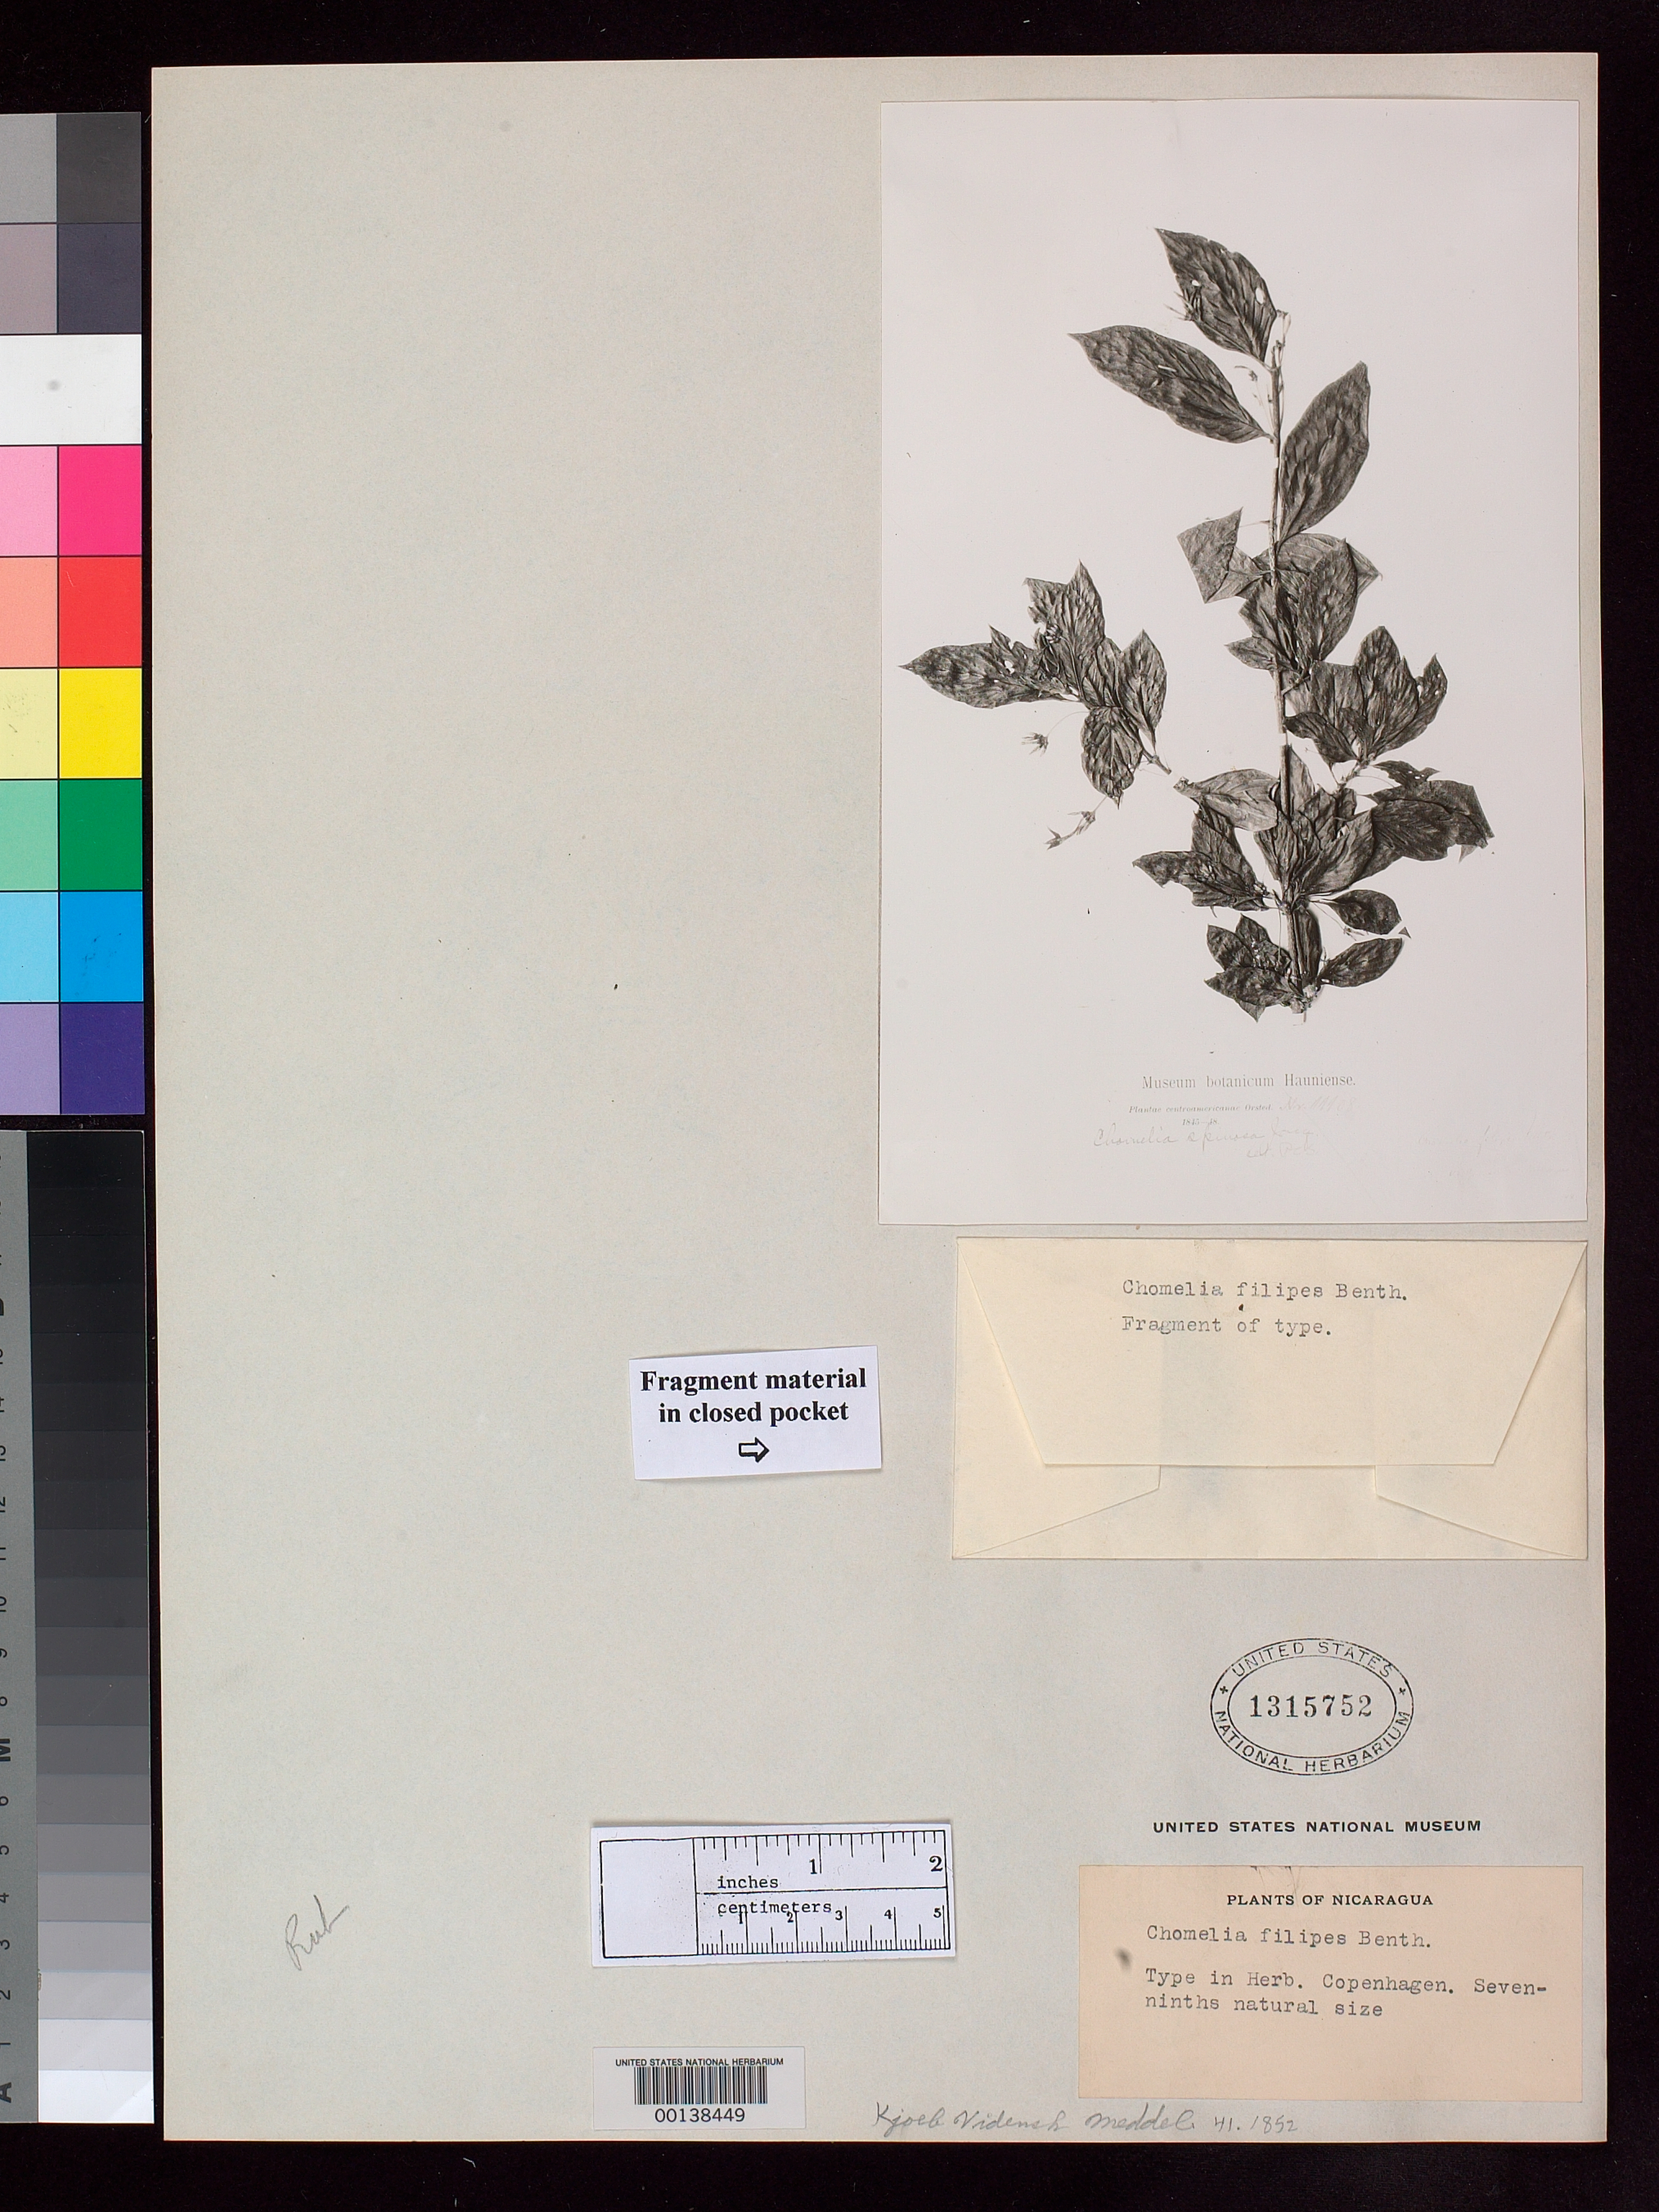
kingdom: Plantae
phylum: Tracheophyta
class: Magnoliopsida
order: Gentianales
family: Rubiaceae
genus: Chomelia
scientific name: Chomelia filipes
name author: Benth.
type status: Type Material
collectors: A. S. Oersted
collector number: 11108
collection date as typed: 1845 to -- --- 1848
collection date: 1845/1848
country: Nicaragua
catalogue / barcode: US 1315752